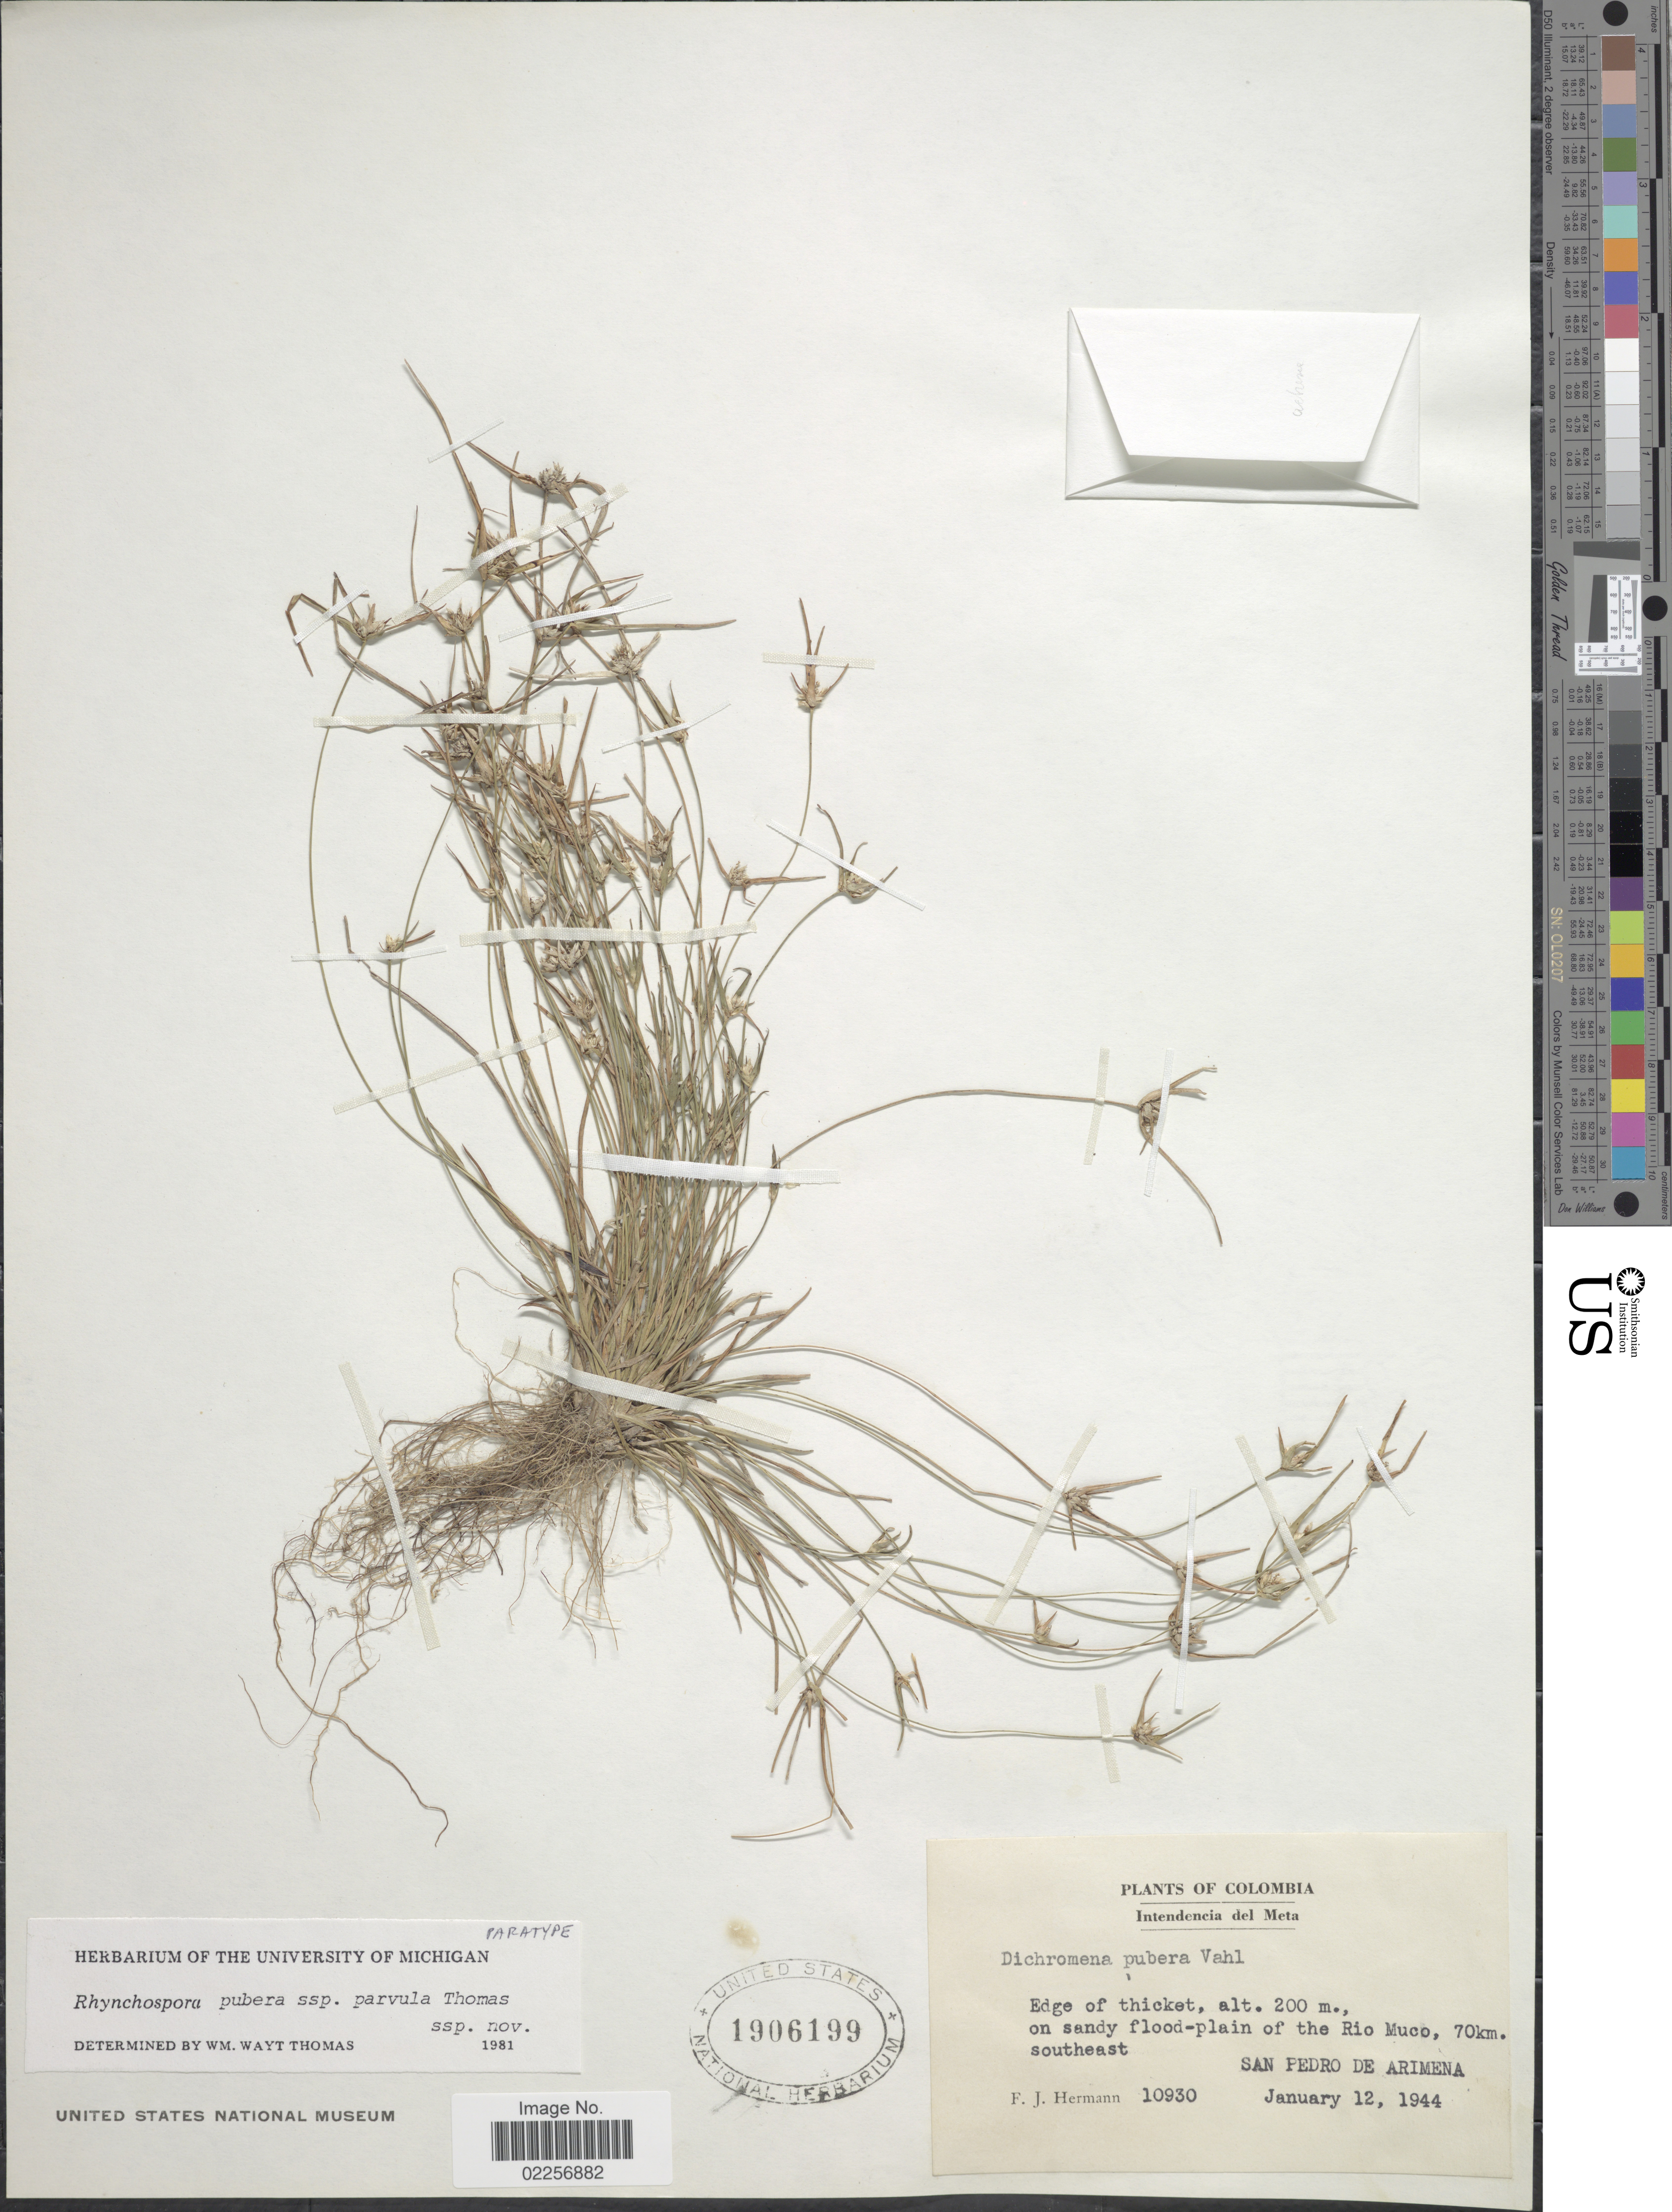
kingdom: Plantae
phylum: Tracheophyta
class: Liliopsida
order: Poales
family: Cyperaceae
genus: Rhynchospora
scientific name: Rhynchospora pubera subsp. parvula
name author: W.W. Thomas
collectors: F. J. Hermann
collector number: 10930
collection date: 1944-01-12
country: Colombia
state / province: Meta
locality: Intendencia del Meta. Edge of thicket, on sandy flood-plain of the Rio Muco, 70km. southeast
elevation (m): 200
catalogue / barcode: US 1906199